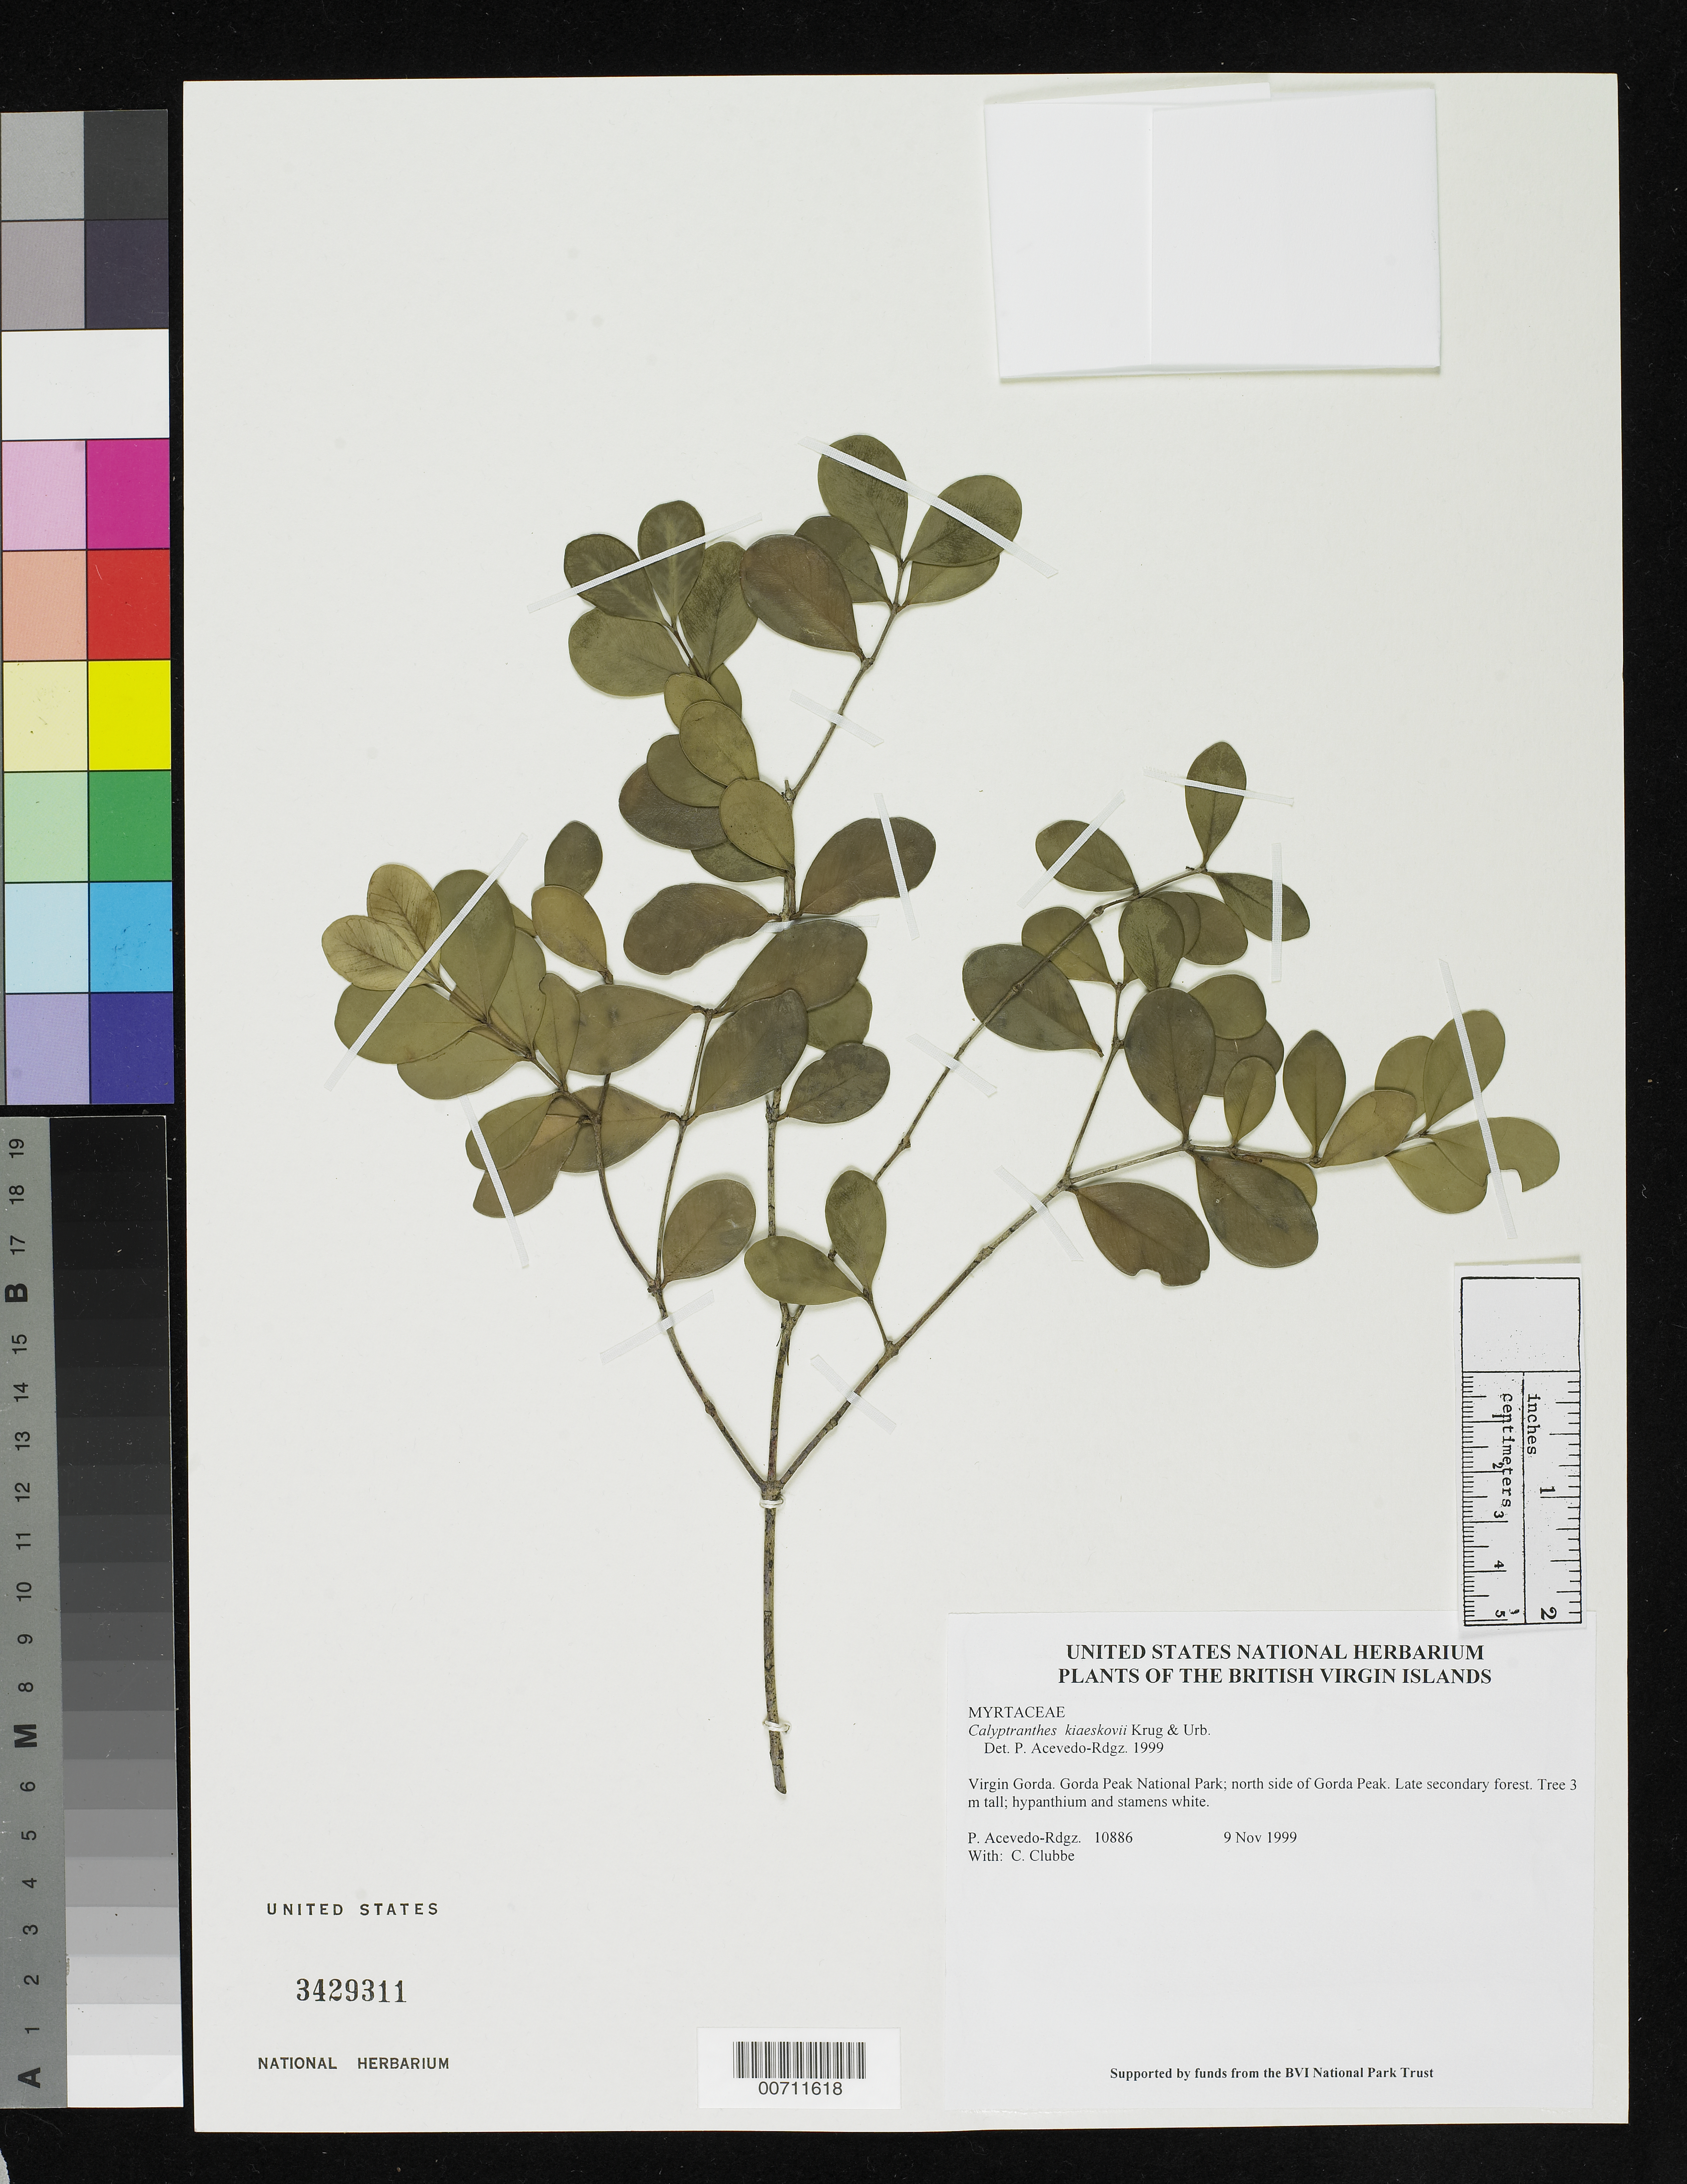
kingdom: Plantae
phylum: Tracheophyta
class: Magnoliopsida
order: Myrtales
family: Myrtaceae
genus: Myrcia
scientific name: Myrcia neokiaerskovii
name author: E. Lucas & K. Samra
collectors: P. Acevedo-Rodr., C. Clubbe, M. Gillman & C. Hankamer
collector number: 10886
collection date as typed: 09 Nov 1999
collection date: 1999-11-09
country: British Virgin Islands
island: Virgin Gorda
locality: Gorda Peak National Park; north side of Gorda Peak.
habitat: Late secondary forest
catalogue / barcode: US 3429311